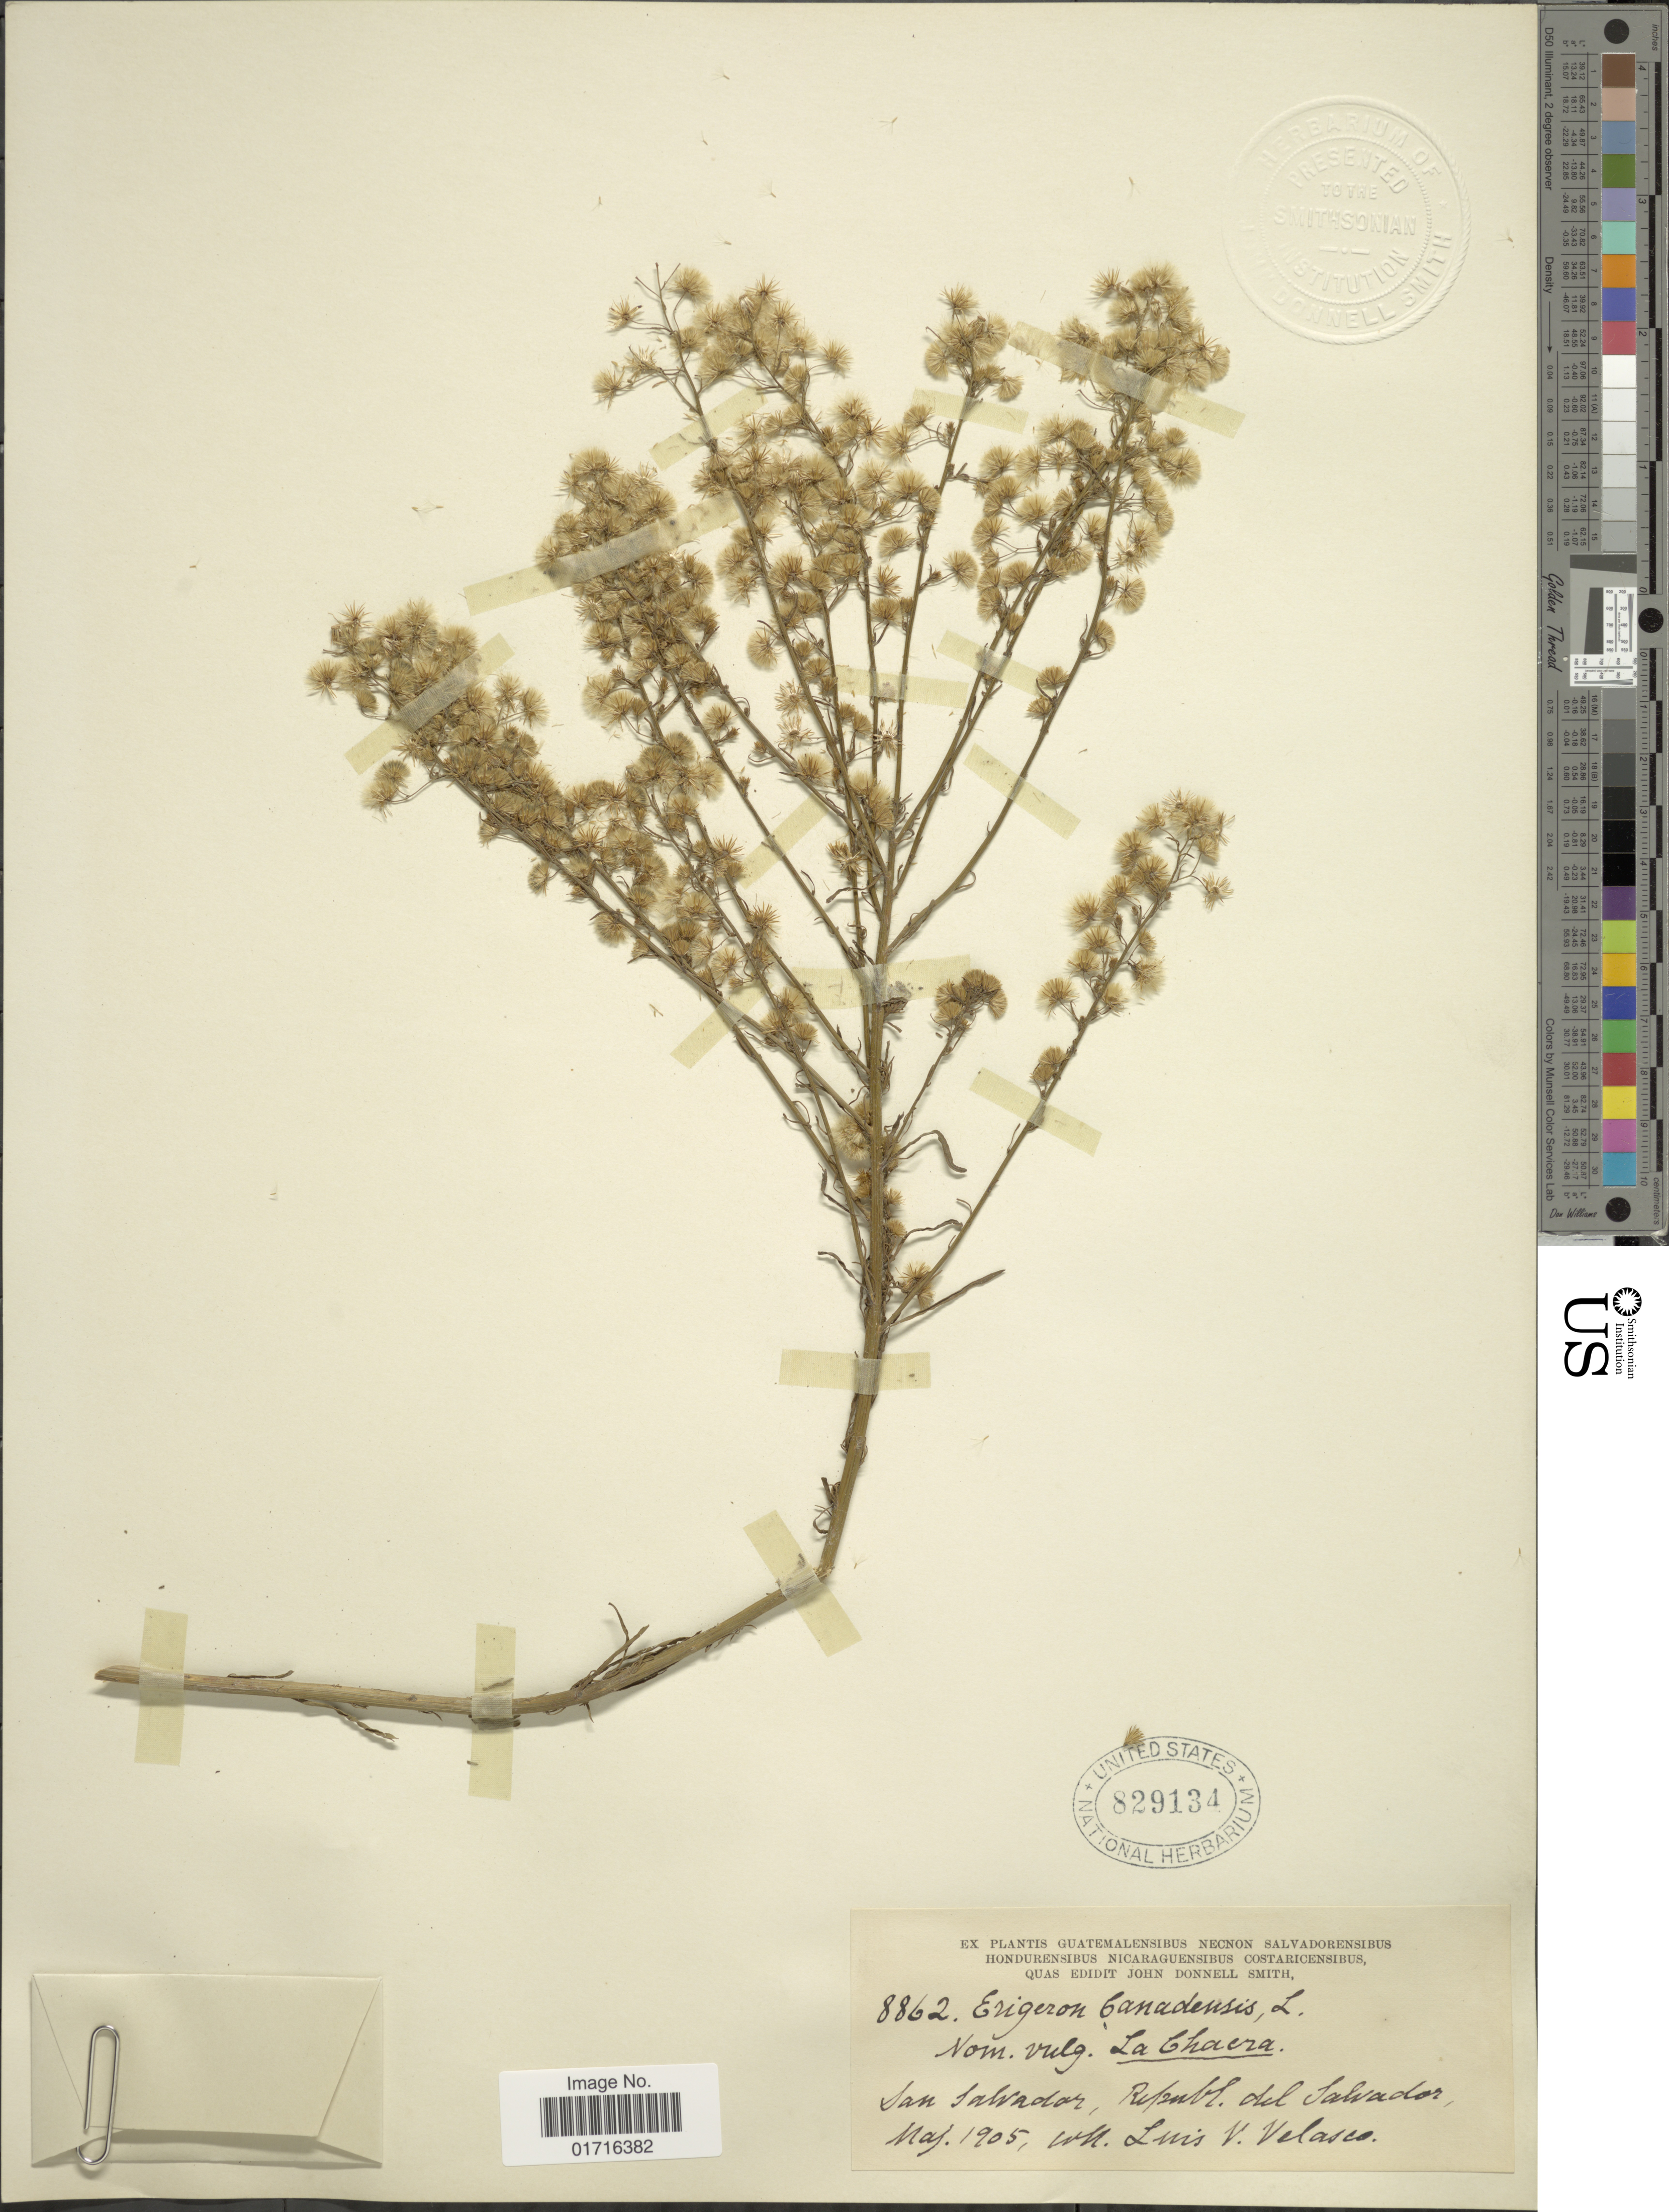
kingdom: Plantae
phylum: Tracheophyta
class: Magnoliopsida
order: Asterales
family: Asteraceae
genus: Conyza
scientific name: Conyza canadensis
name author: (L.) Cronq.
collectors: L. Velasco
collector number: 8862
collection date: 1905-05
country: El Salvador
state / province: San Salvador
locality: San Salvador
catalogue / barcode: US 829134